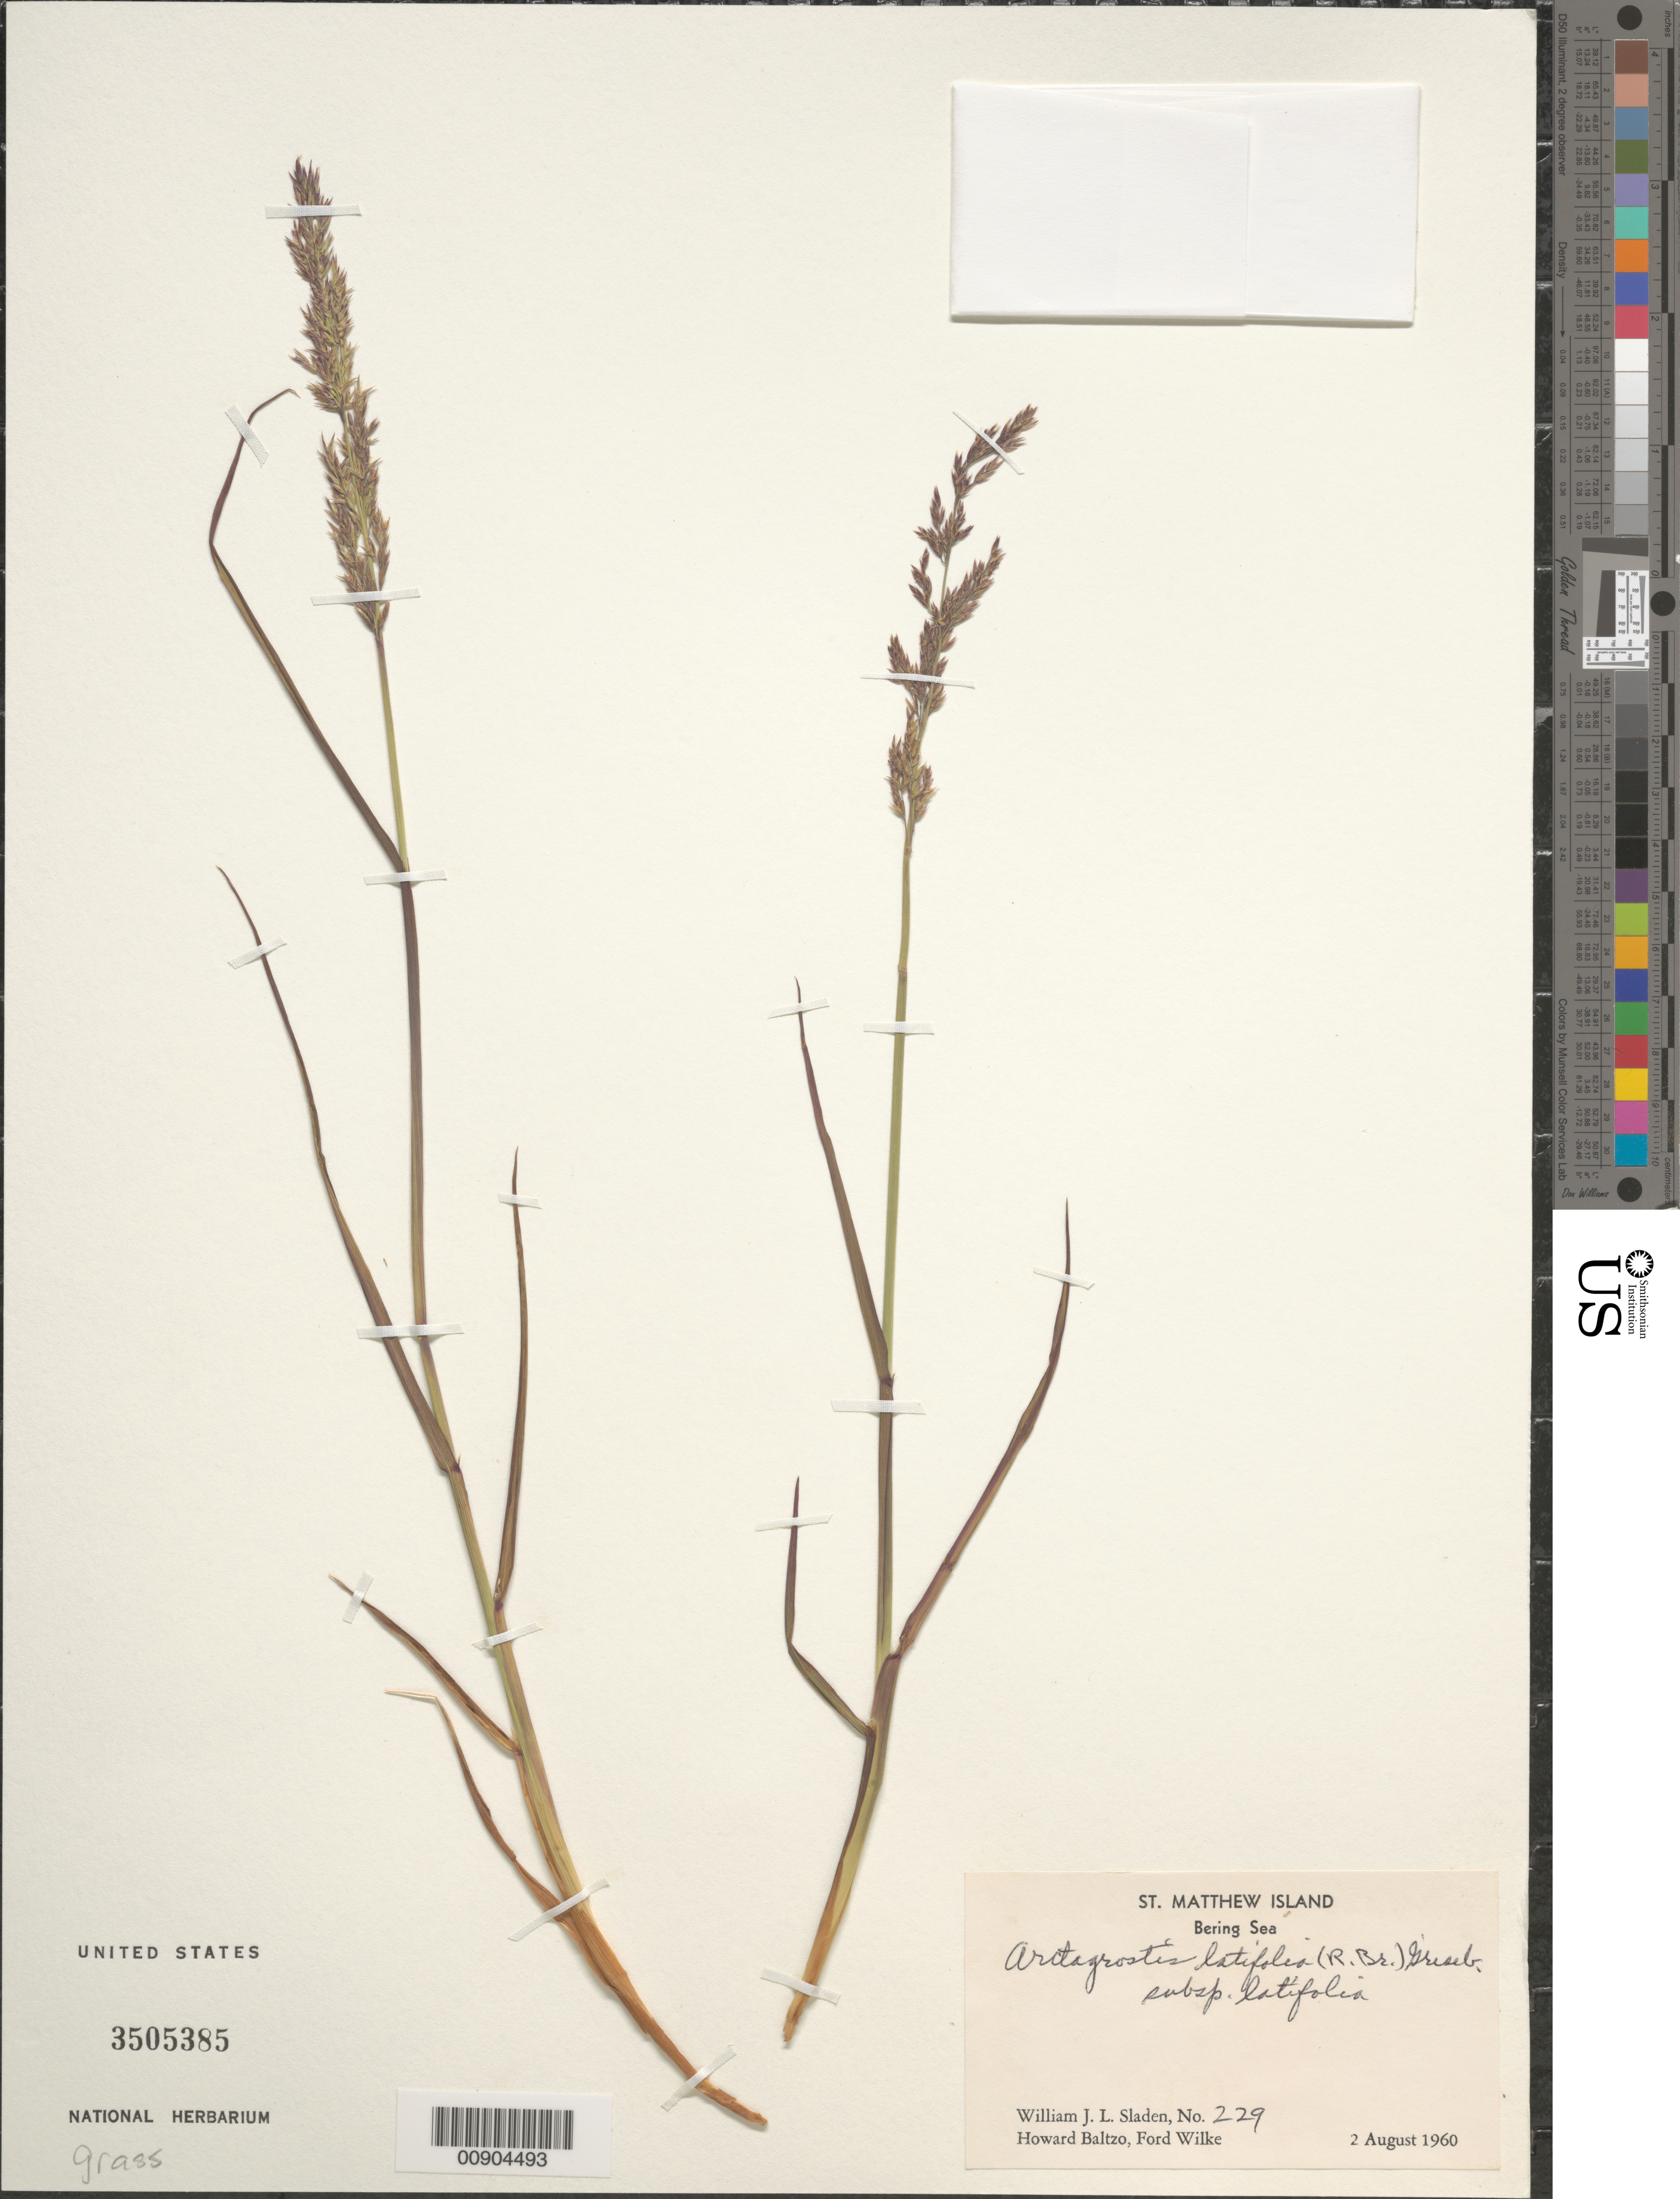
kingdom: Plantae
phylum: Tracheophyta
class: Liliopsida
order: Poales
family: Poaceae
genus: Arctagrostis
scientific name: Arctagrostis latifolia (R. Br.) Griseb. subsp. latifolia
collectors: W. Sladen, H. Baltzo & F. Wilke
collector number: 229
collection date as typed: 02 Aug 1960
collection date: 1960-08-02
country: United States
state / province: Alaska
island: St. Matthew Island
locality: St. Matthew Island, Bering Sea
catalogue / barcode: US 3505385